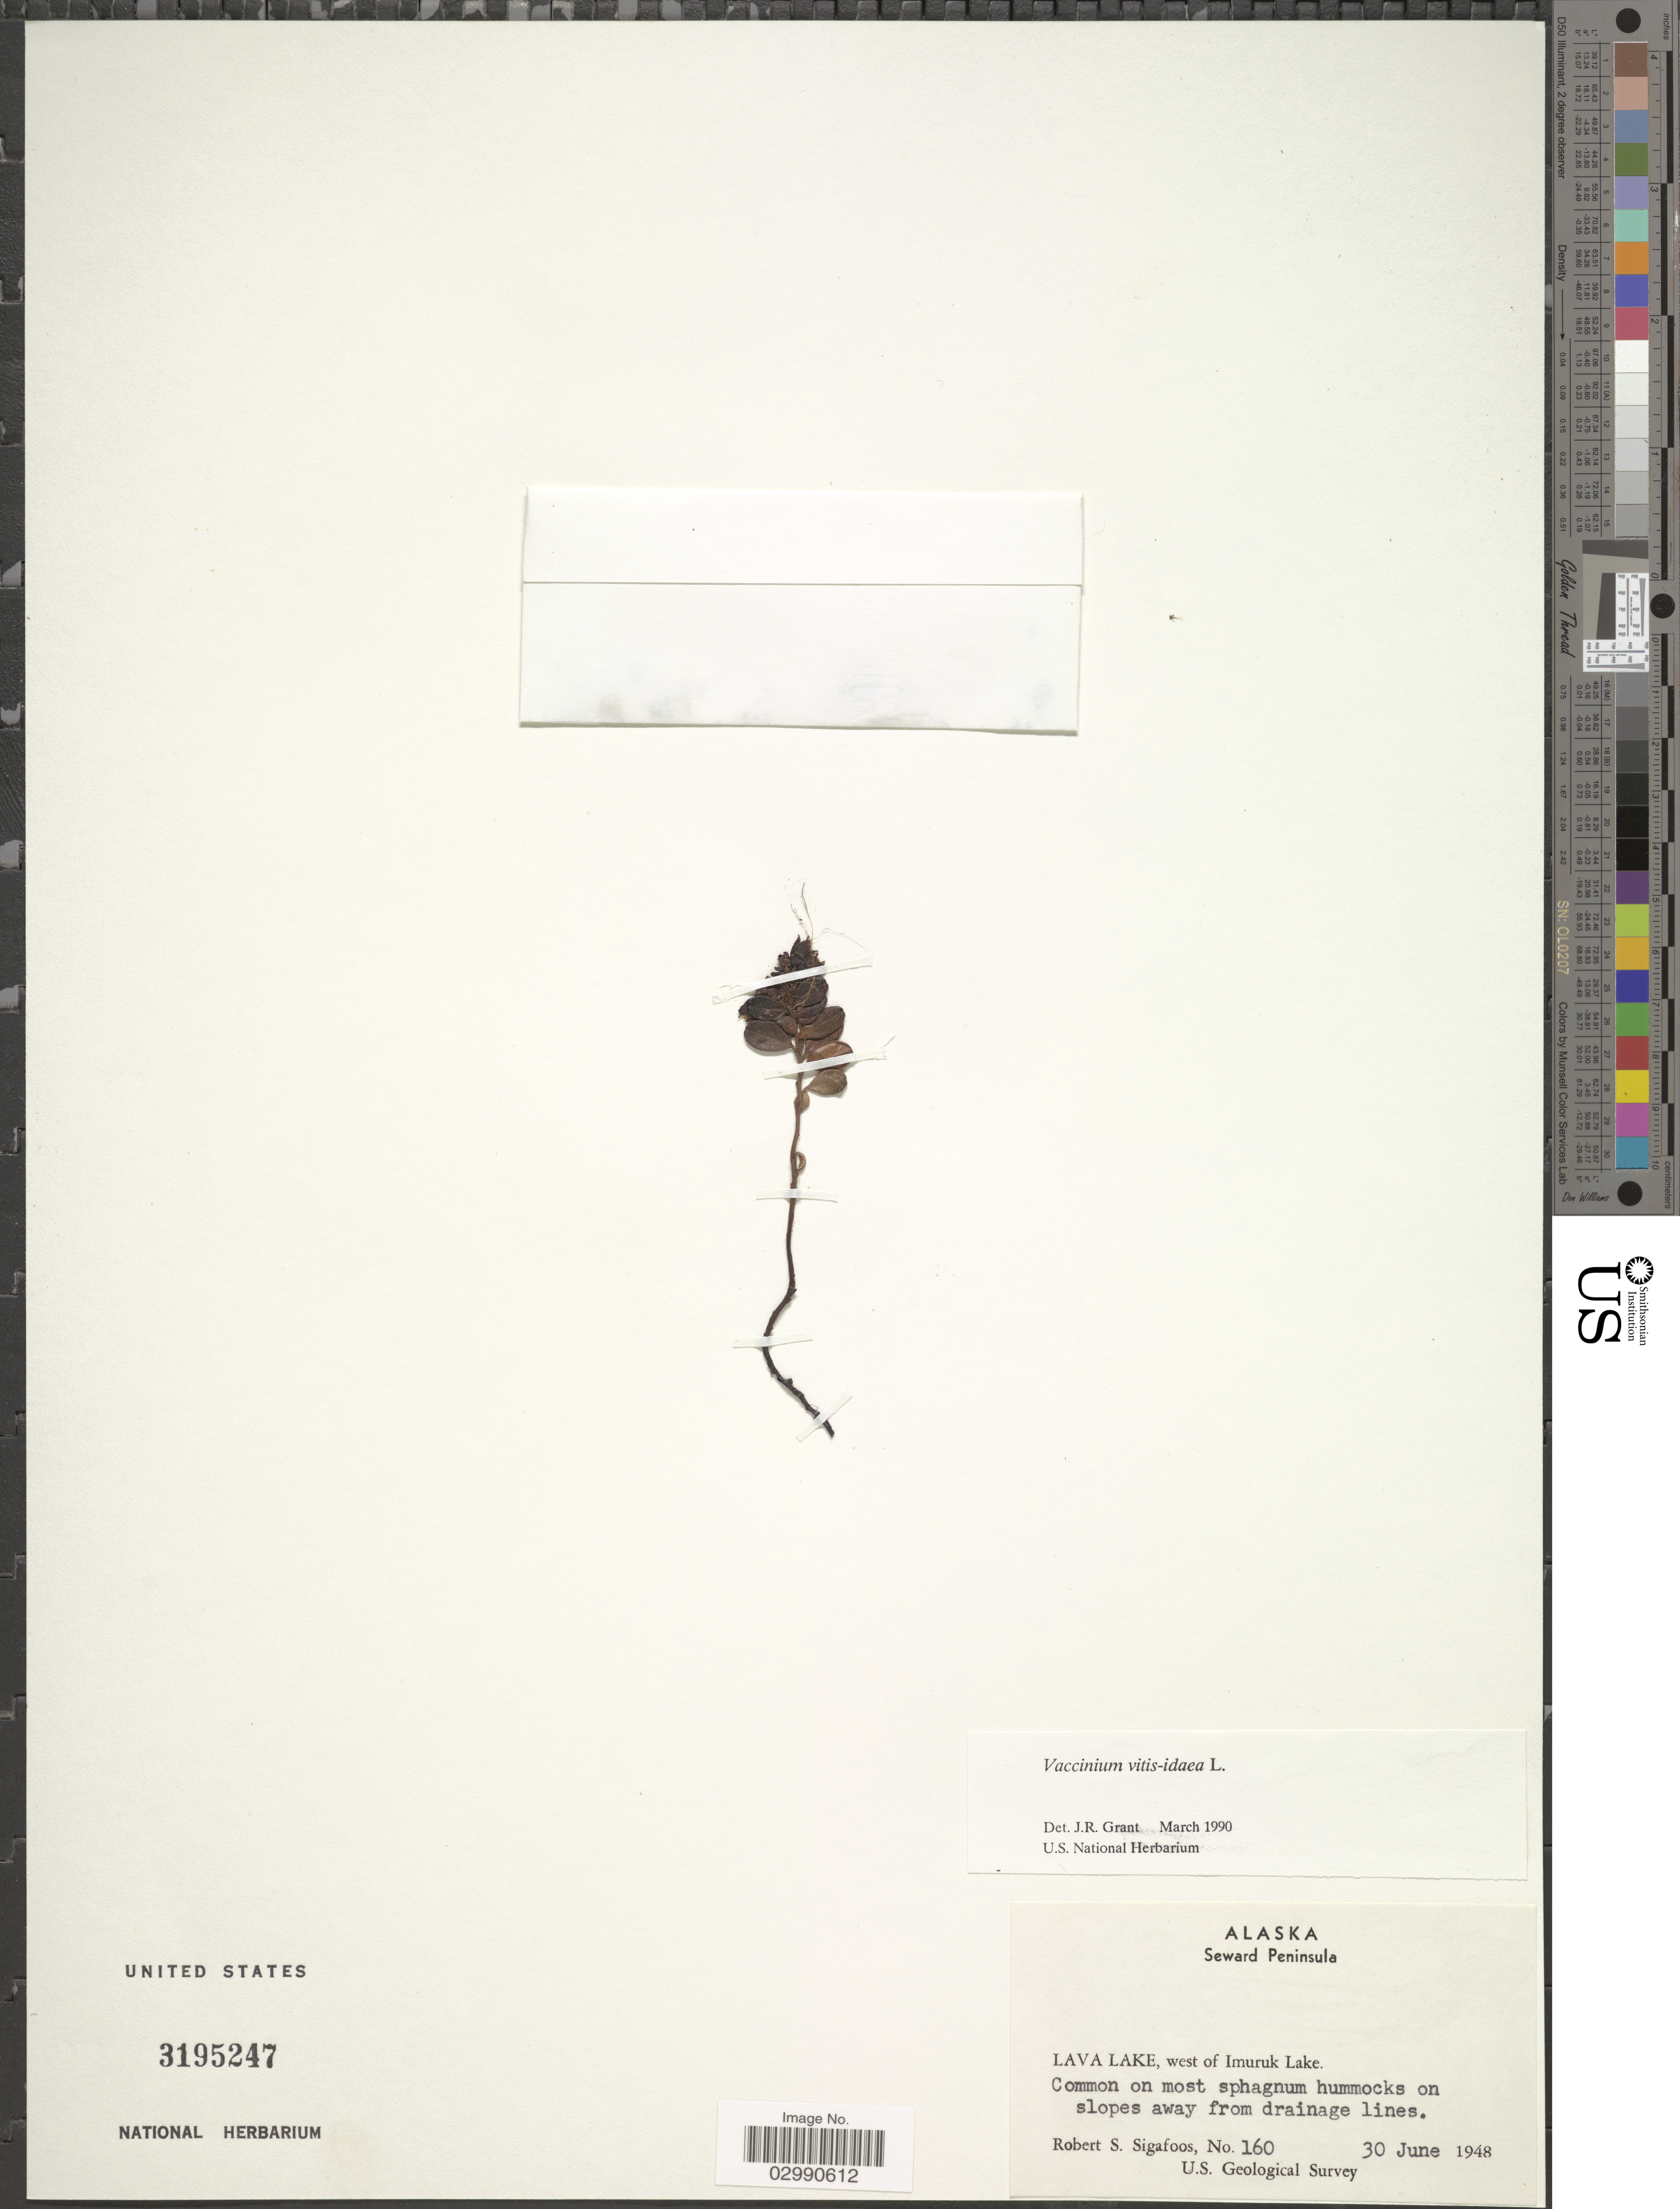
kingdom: Plantae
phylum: Tracheophyta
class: Magnoliopsida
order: Ericales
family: Ericaceae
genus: Vaccinium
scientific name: Vaccinium vitis-idaea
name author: L.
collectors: R. Sigafoos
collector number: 160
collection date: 1948-06-30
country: United States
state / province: Alaska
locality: Seward Peninsula. Lava Lake, west of Imuruk Lake.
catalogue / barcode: US 3195247